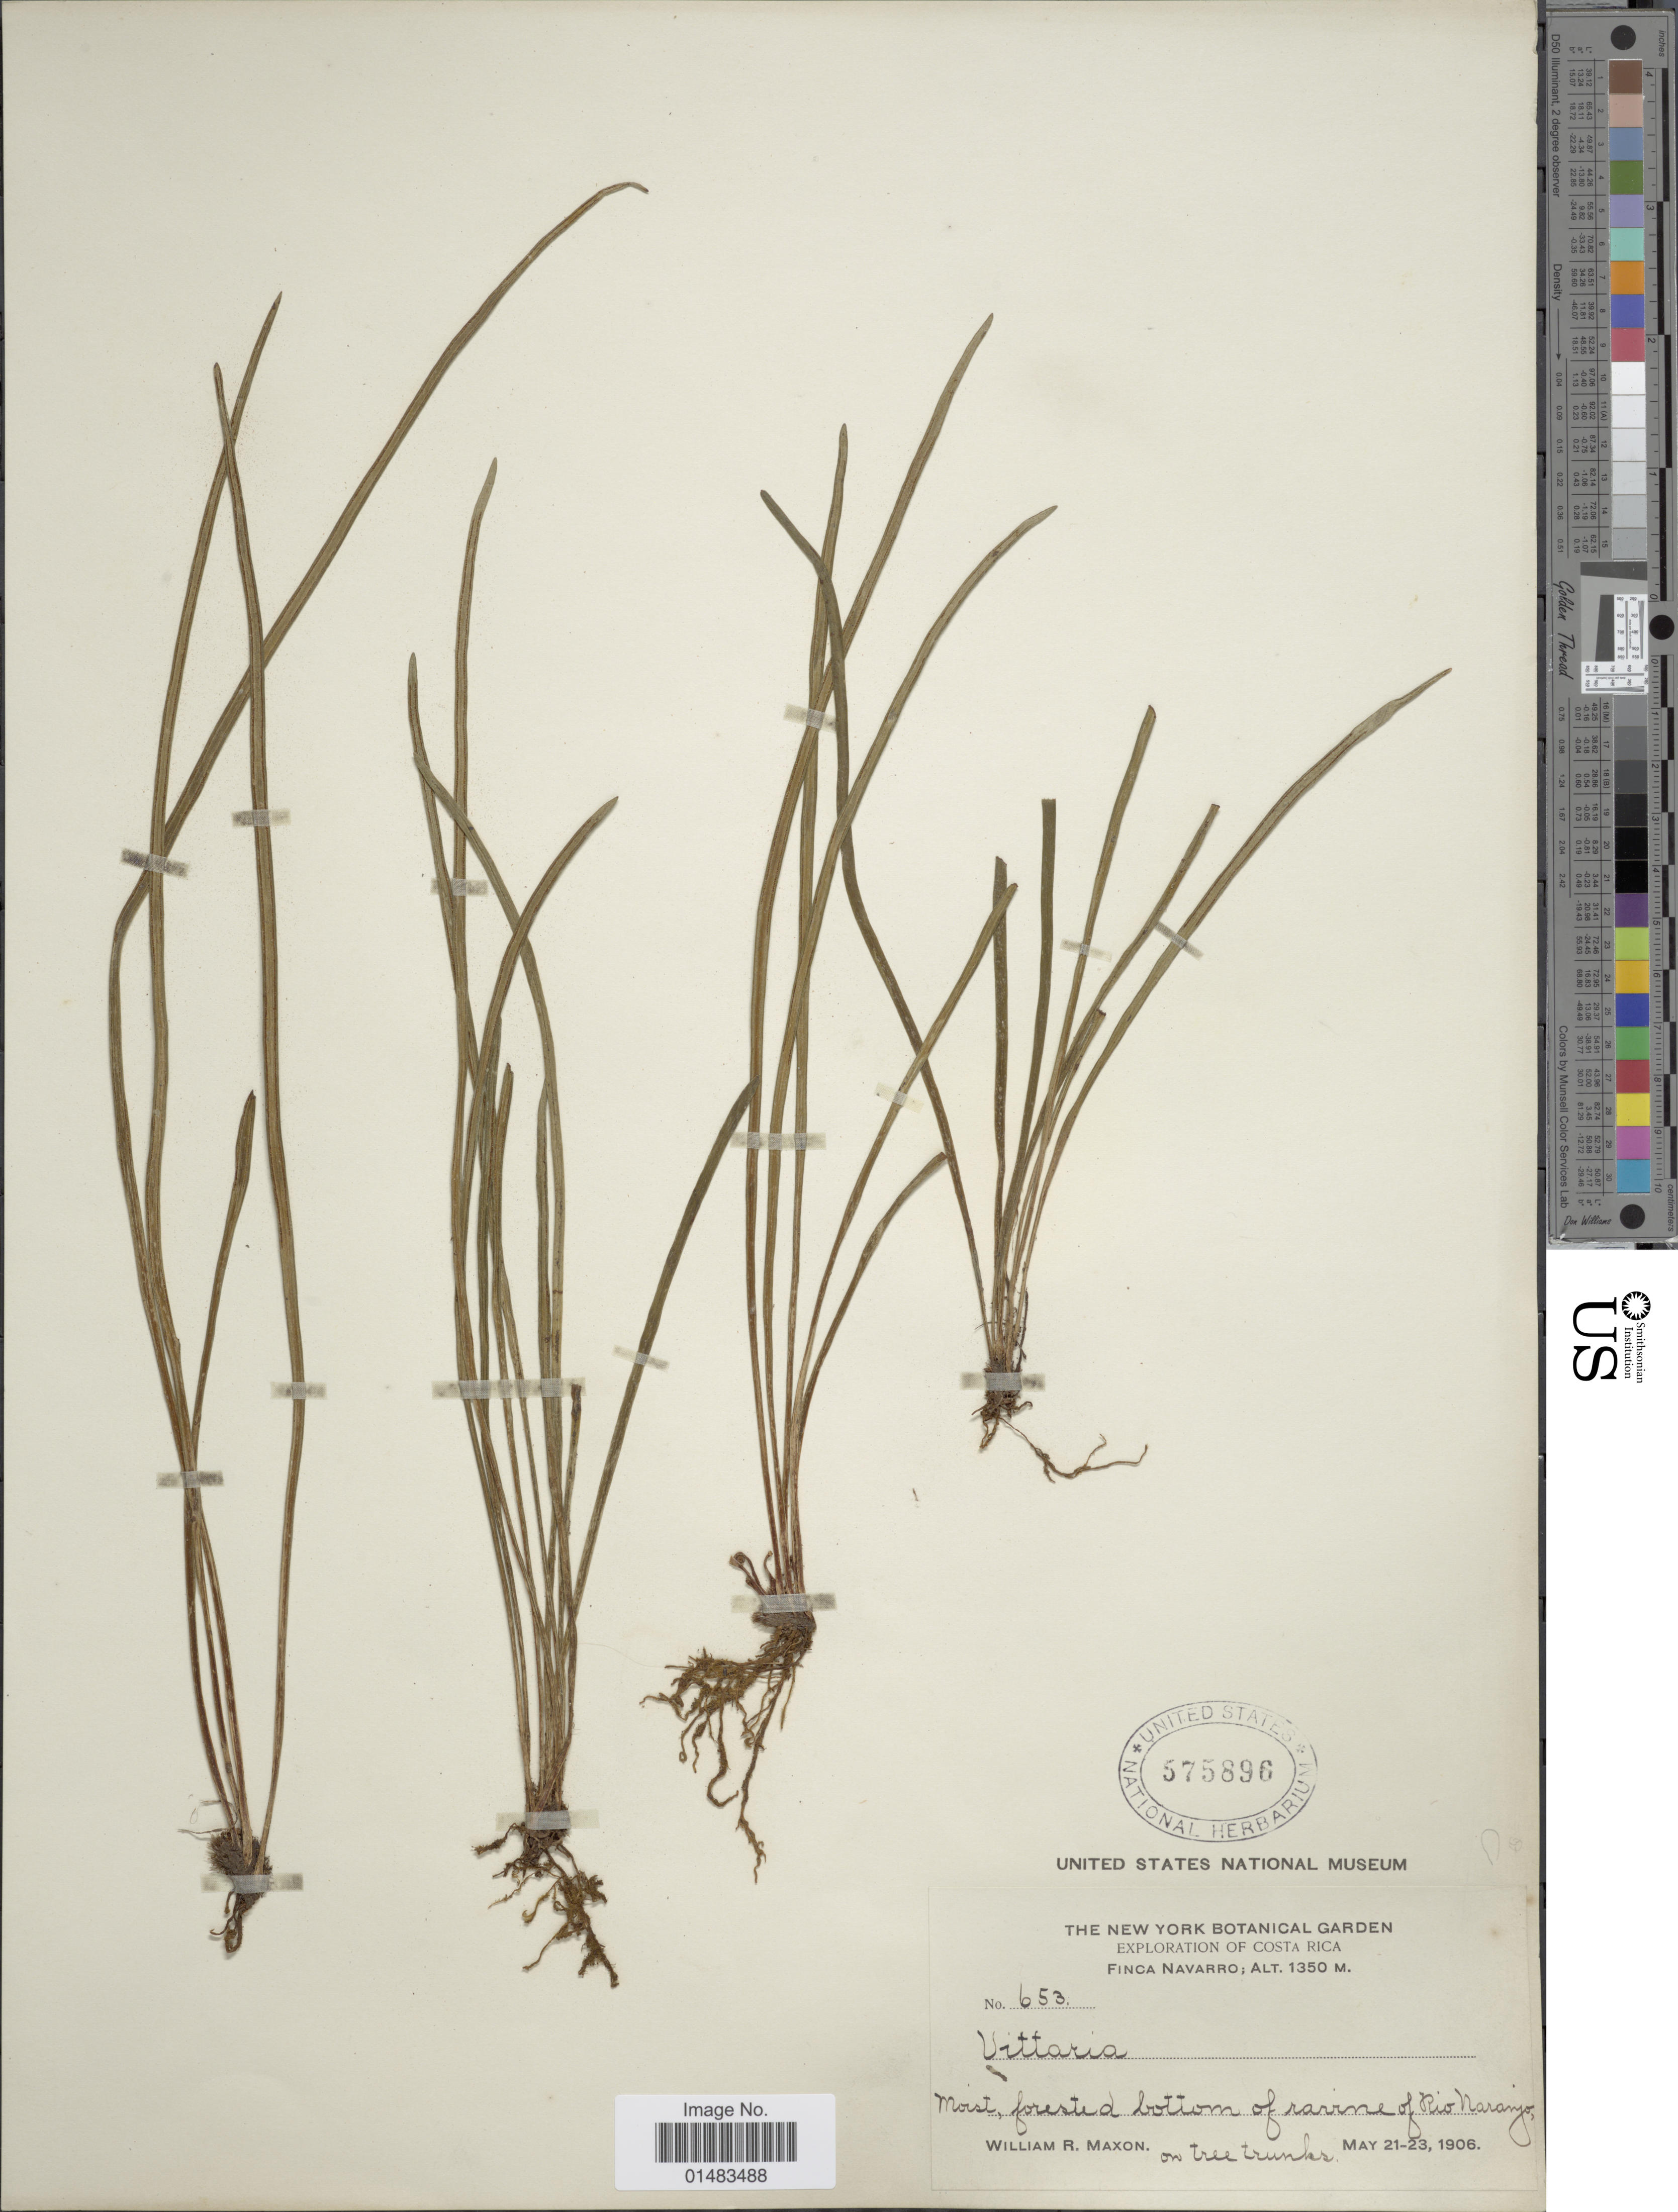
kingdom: Plantae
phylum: Tracheophyta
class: Polypodiopsida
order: Polypodiales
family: Pteridaceae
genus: Vittaria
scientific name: Vittaria graminifolia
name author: Kaulf.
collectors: W. R. Maxon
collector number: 653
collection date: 1906-05-21/1906-05-23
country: Costa Rica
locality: Finca Navarro, Moist, forested bottom of ravine of Rio Naranjo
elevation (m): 1350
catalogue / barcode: US 575896